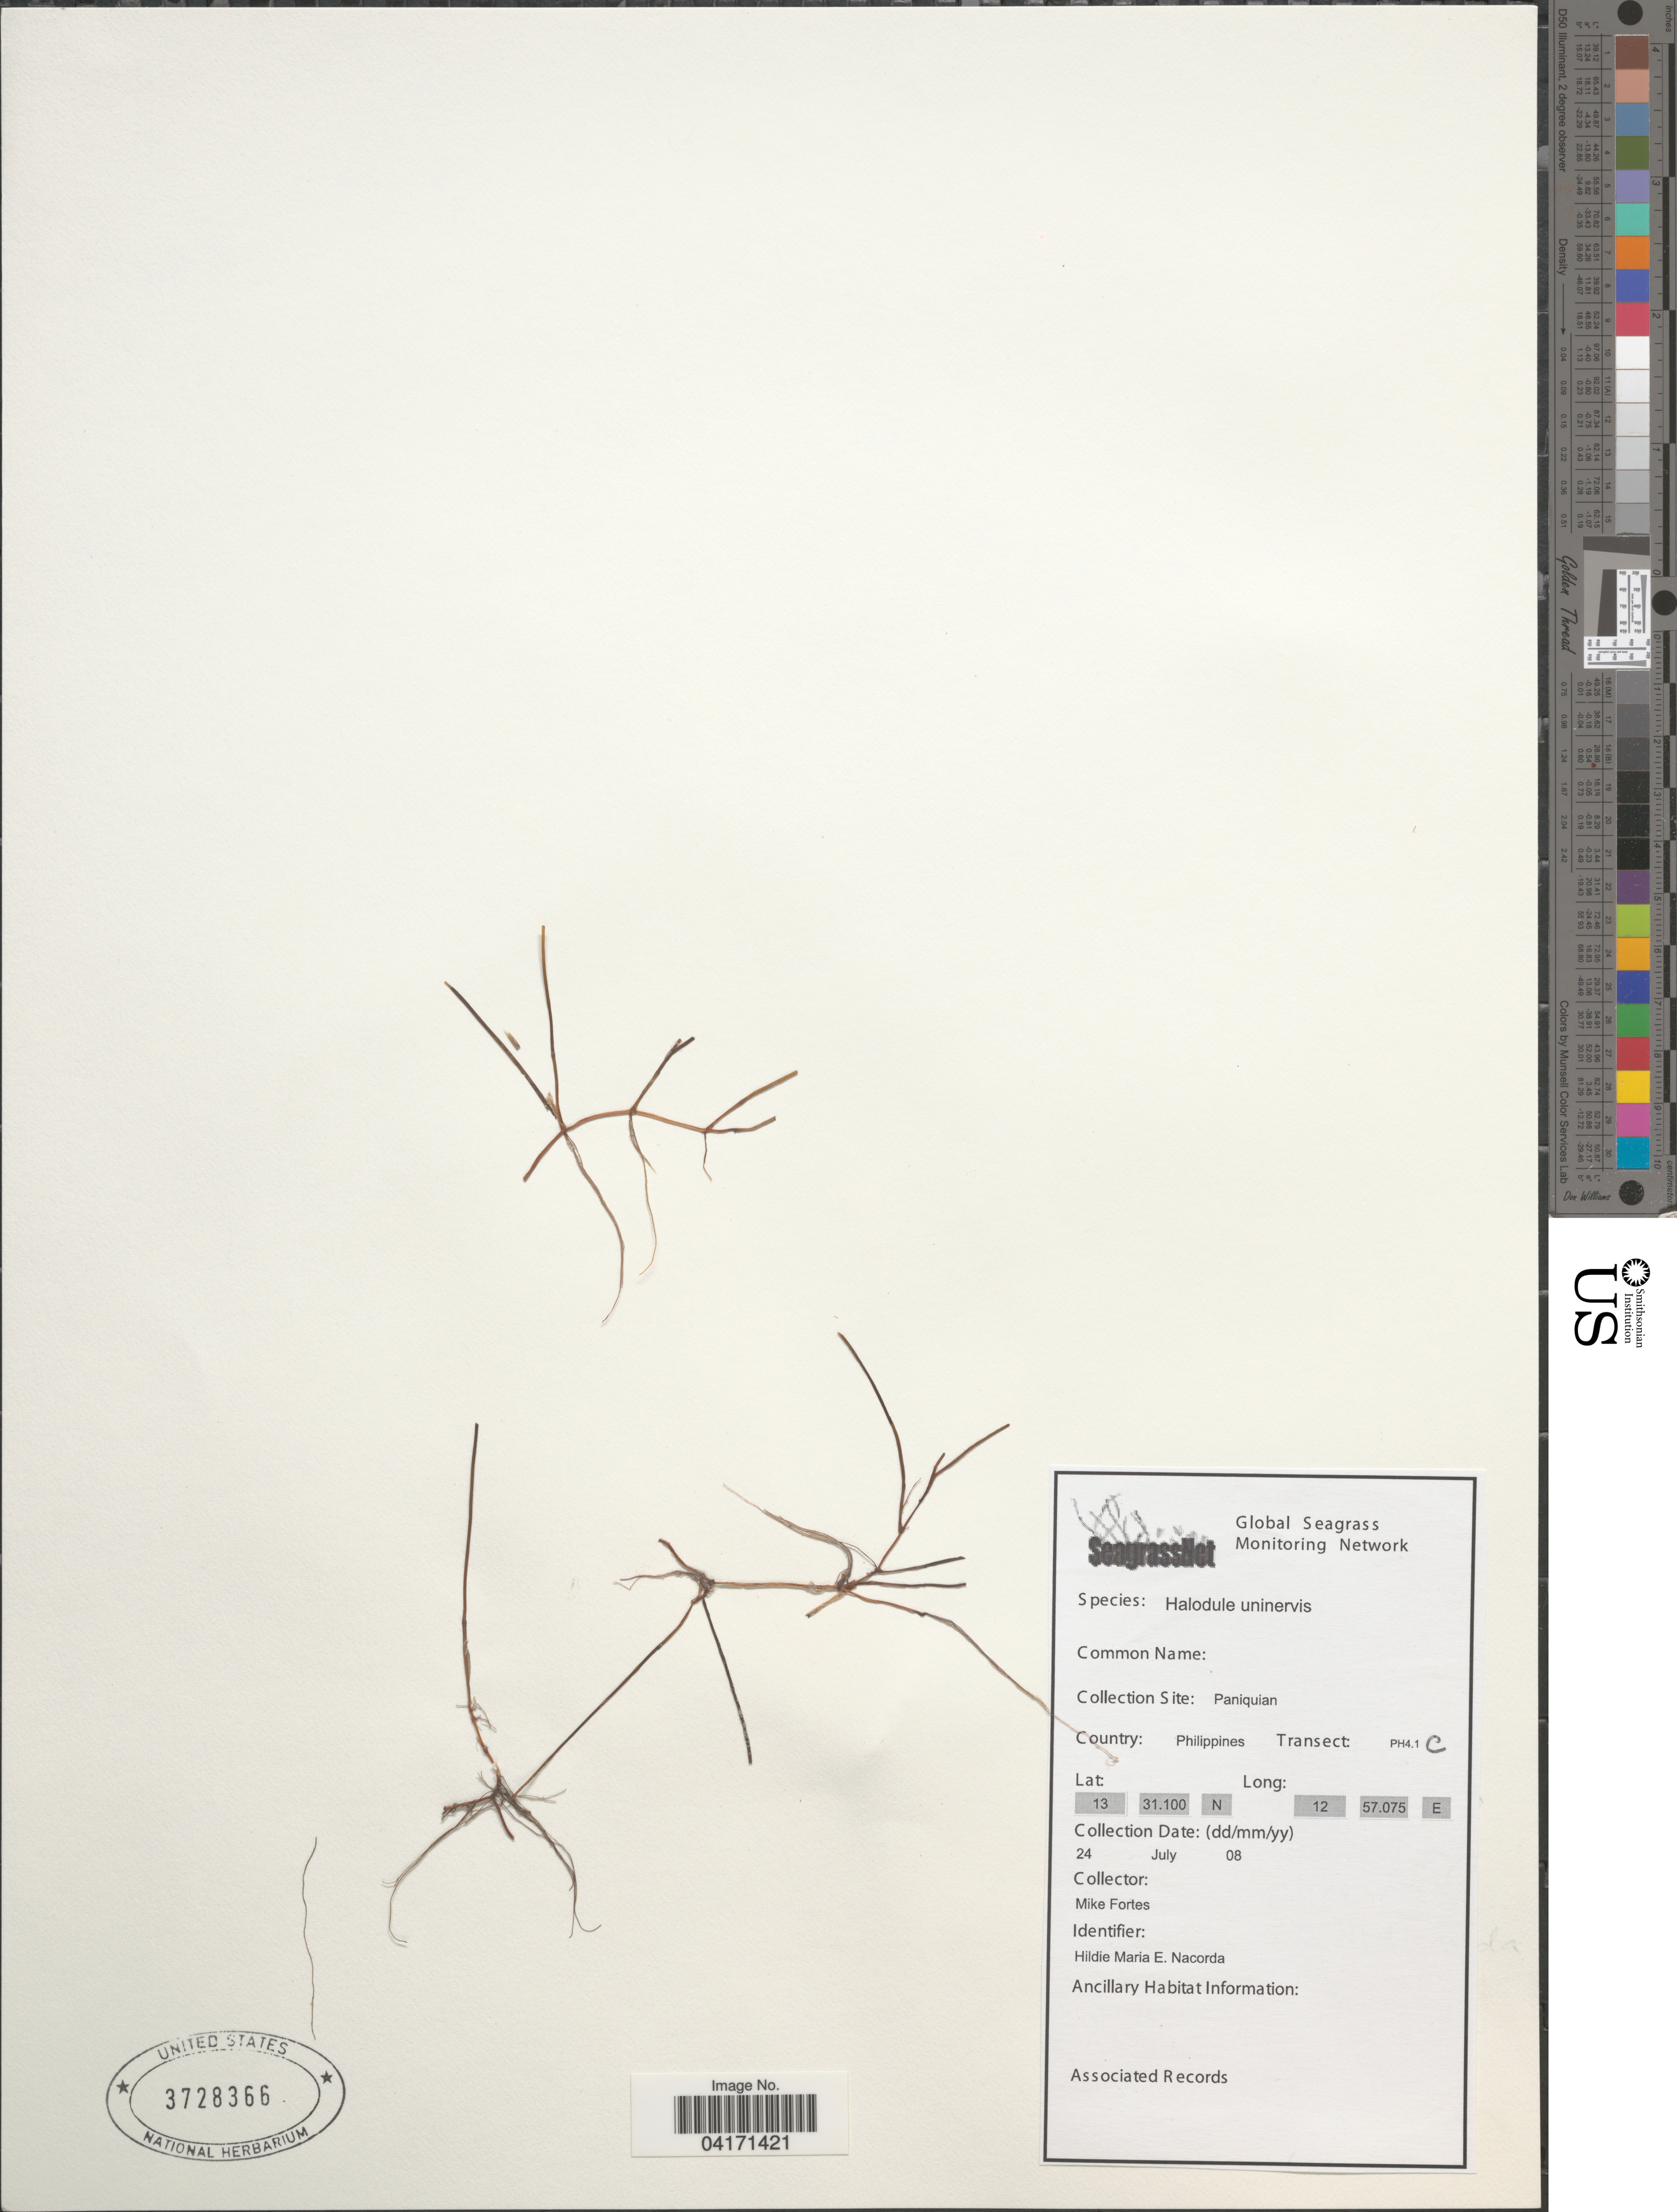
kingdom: Plantae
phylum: Tracheophyta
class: Liliopsida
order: Alismatales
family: Cymodoceaceae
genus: Halodule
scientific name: Halodule uninervis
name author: (Forssk.) Asch.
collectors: M. Fortes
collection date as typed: Transcribed d/m/y: 24/7/8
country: Philippines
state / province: Mimaropa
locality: Paniquian. Transect: PH4.1 C.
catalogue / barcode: US 3728366